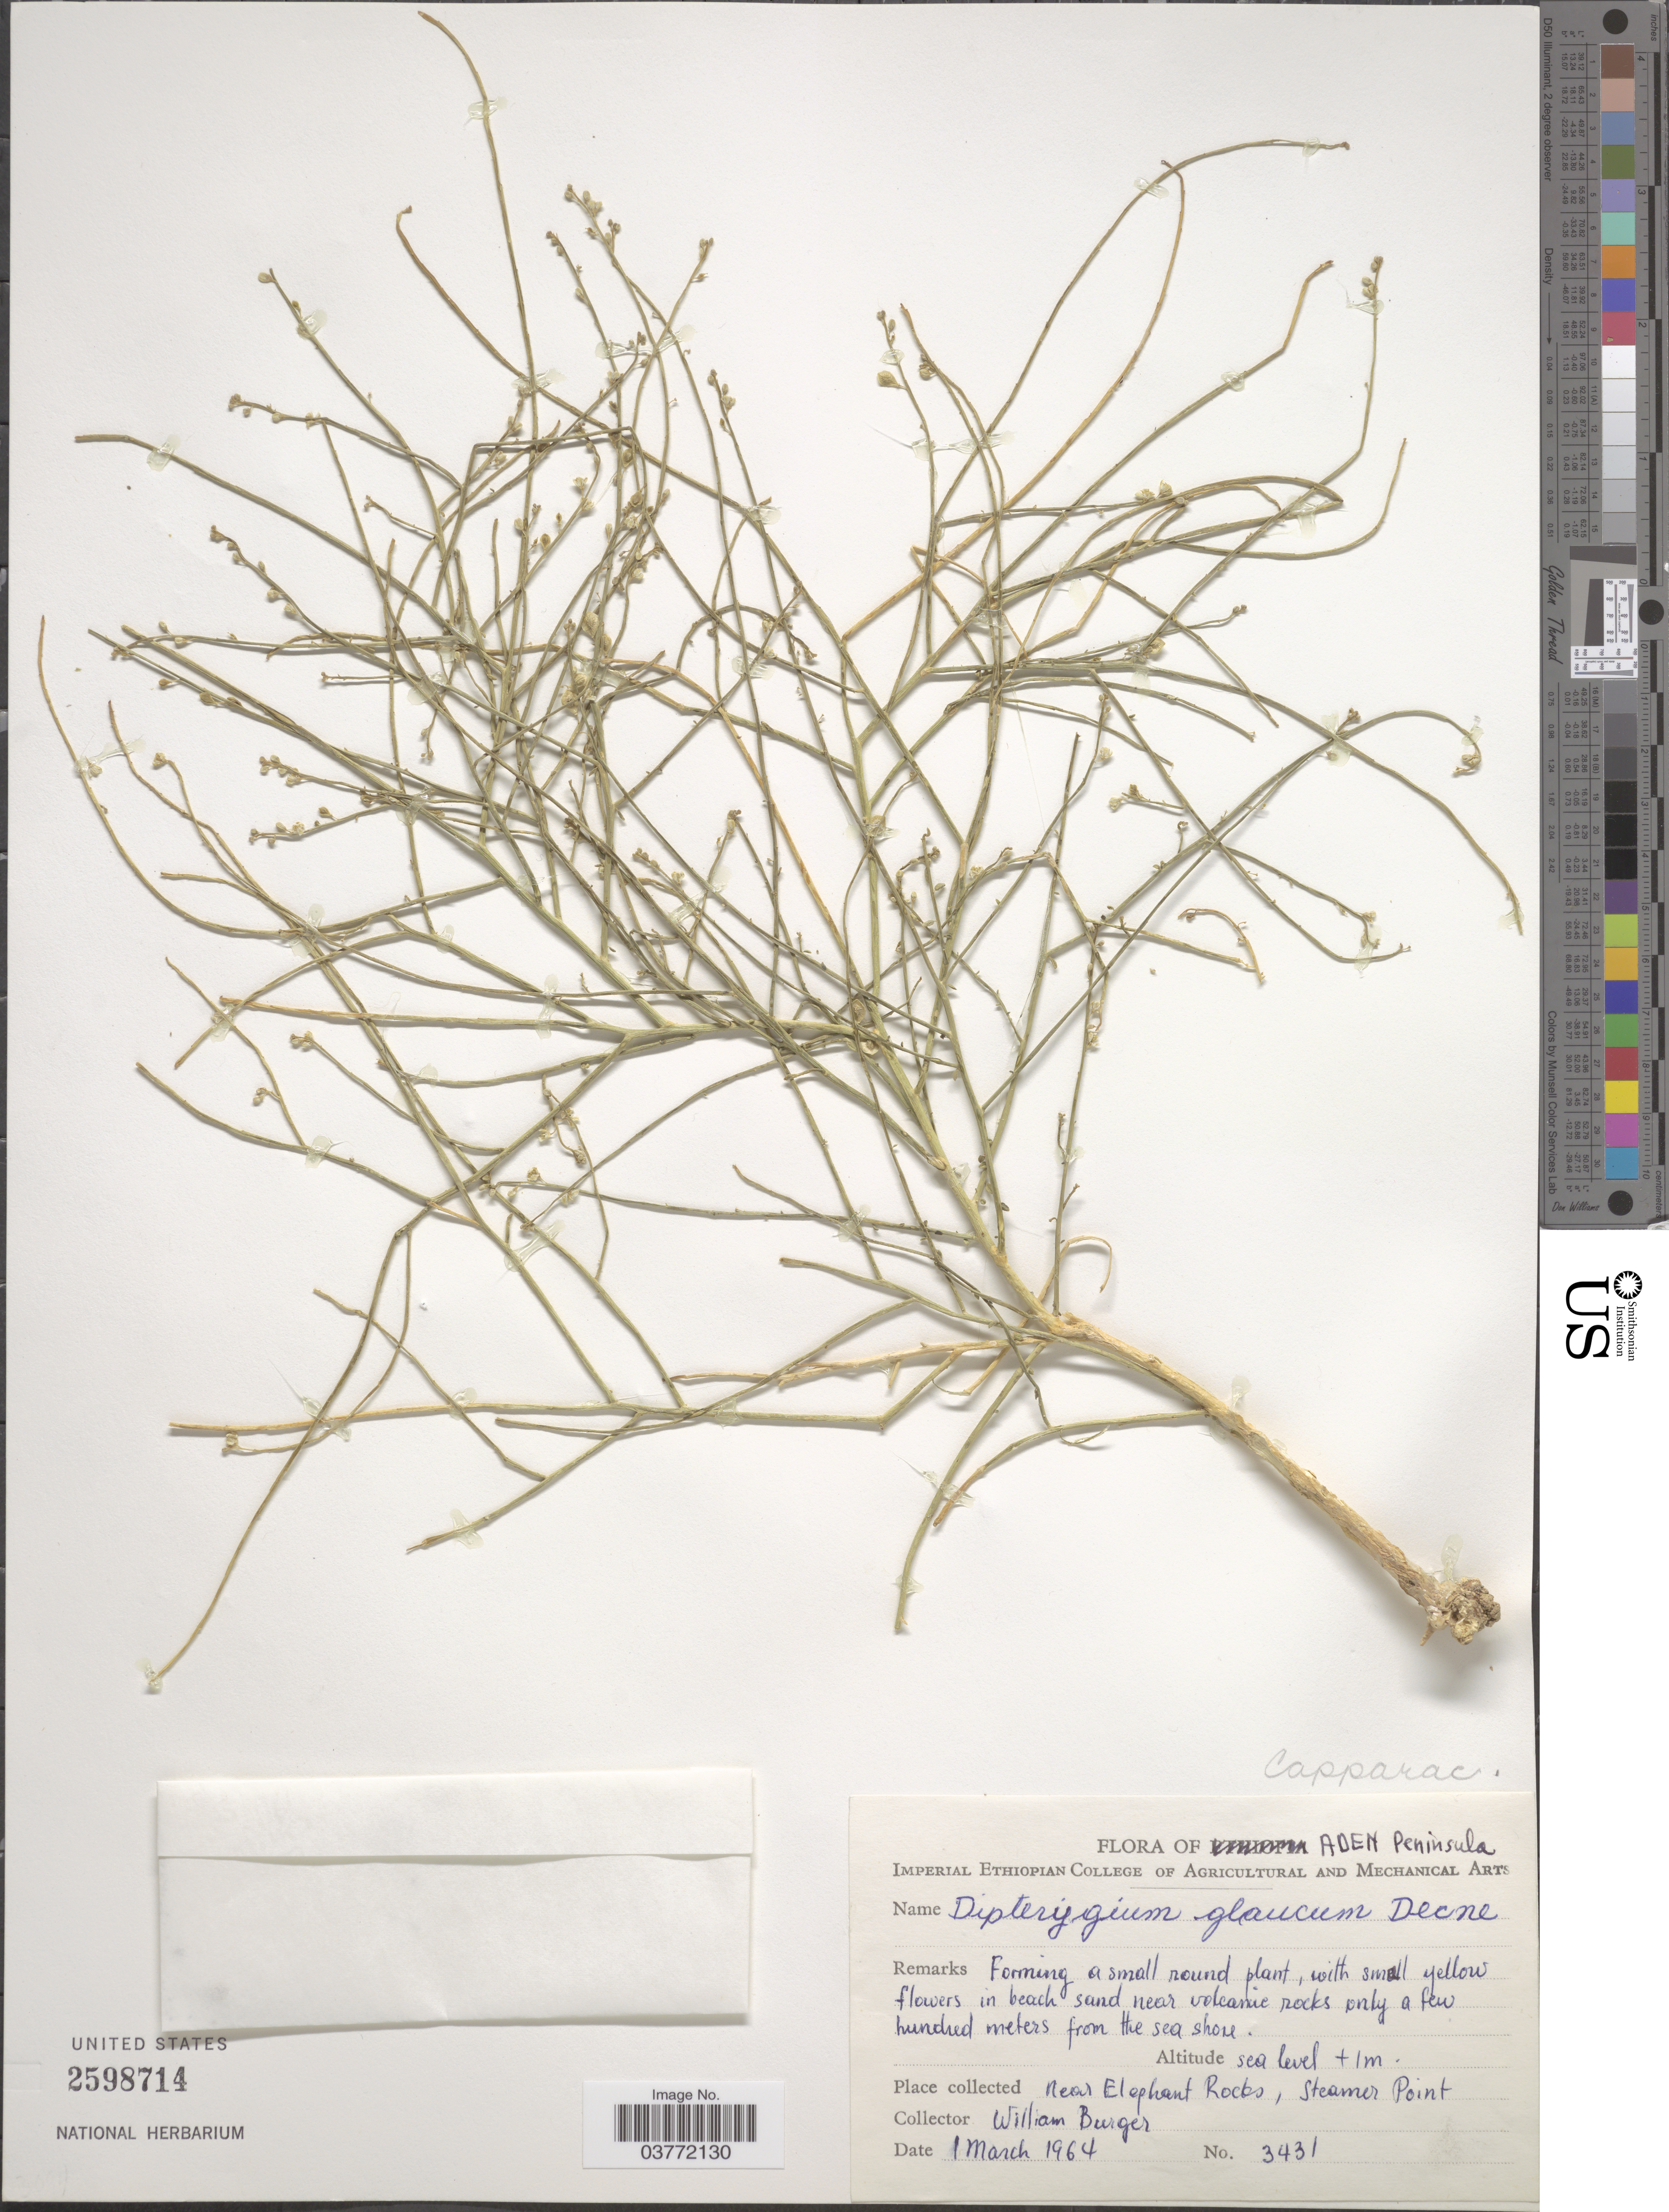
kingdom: Plantae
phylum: Tracheophyta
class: Magnoliopsida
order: Brassicales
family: Cleomaceae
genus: Dipterygium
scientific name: Dipterygium glaucum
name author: Decne.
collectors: W. Burger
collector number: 3431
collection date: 1964-03-01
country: Ethiopia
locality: Aden Peninsula. near Elephant Rocks, Steamer Point.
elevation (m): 0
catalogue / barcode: US 2598714